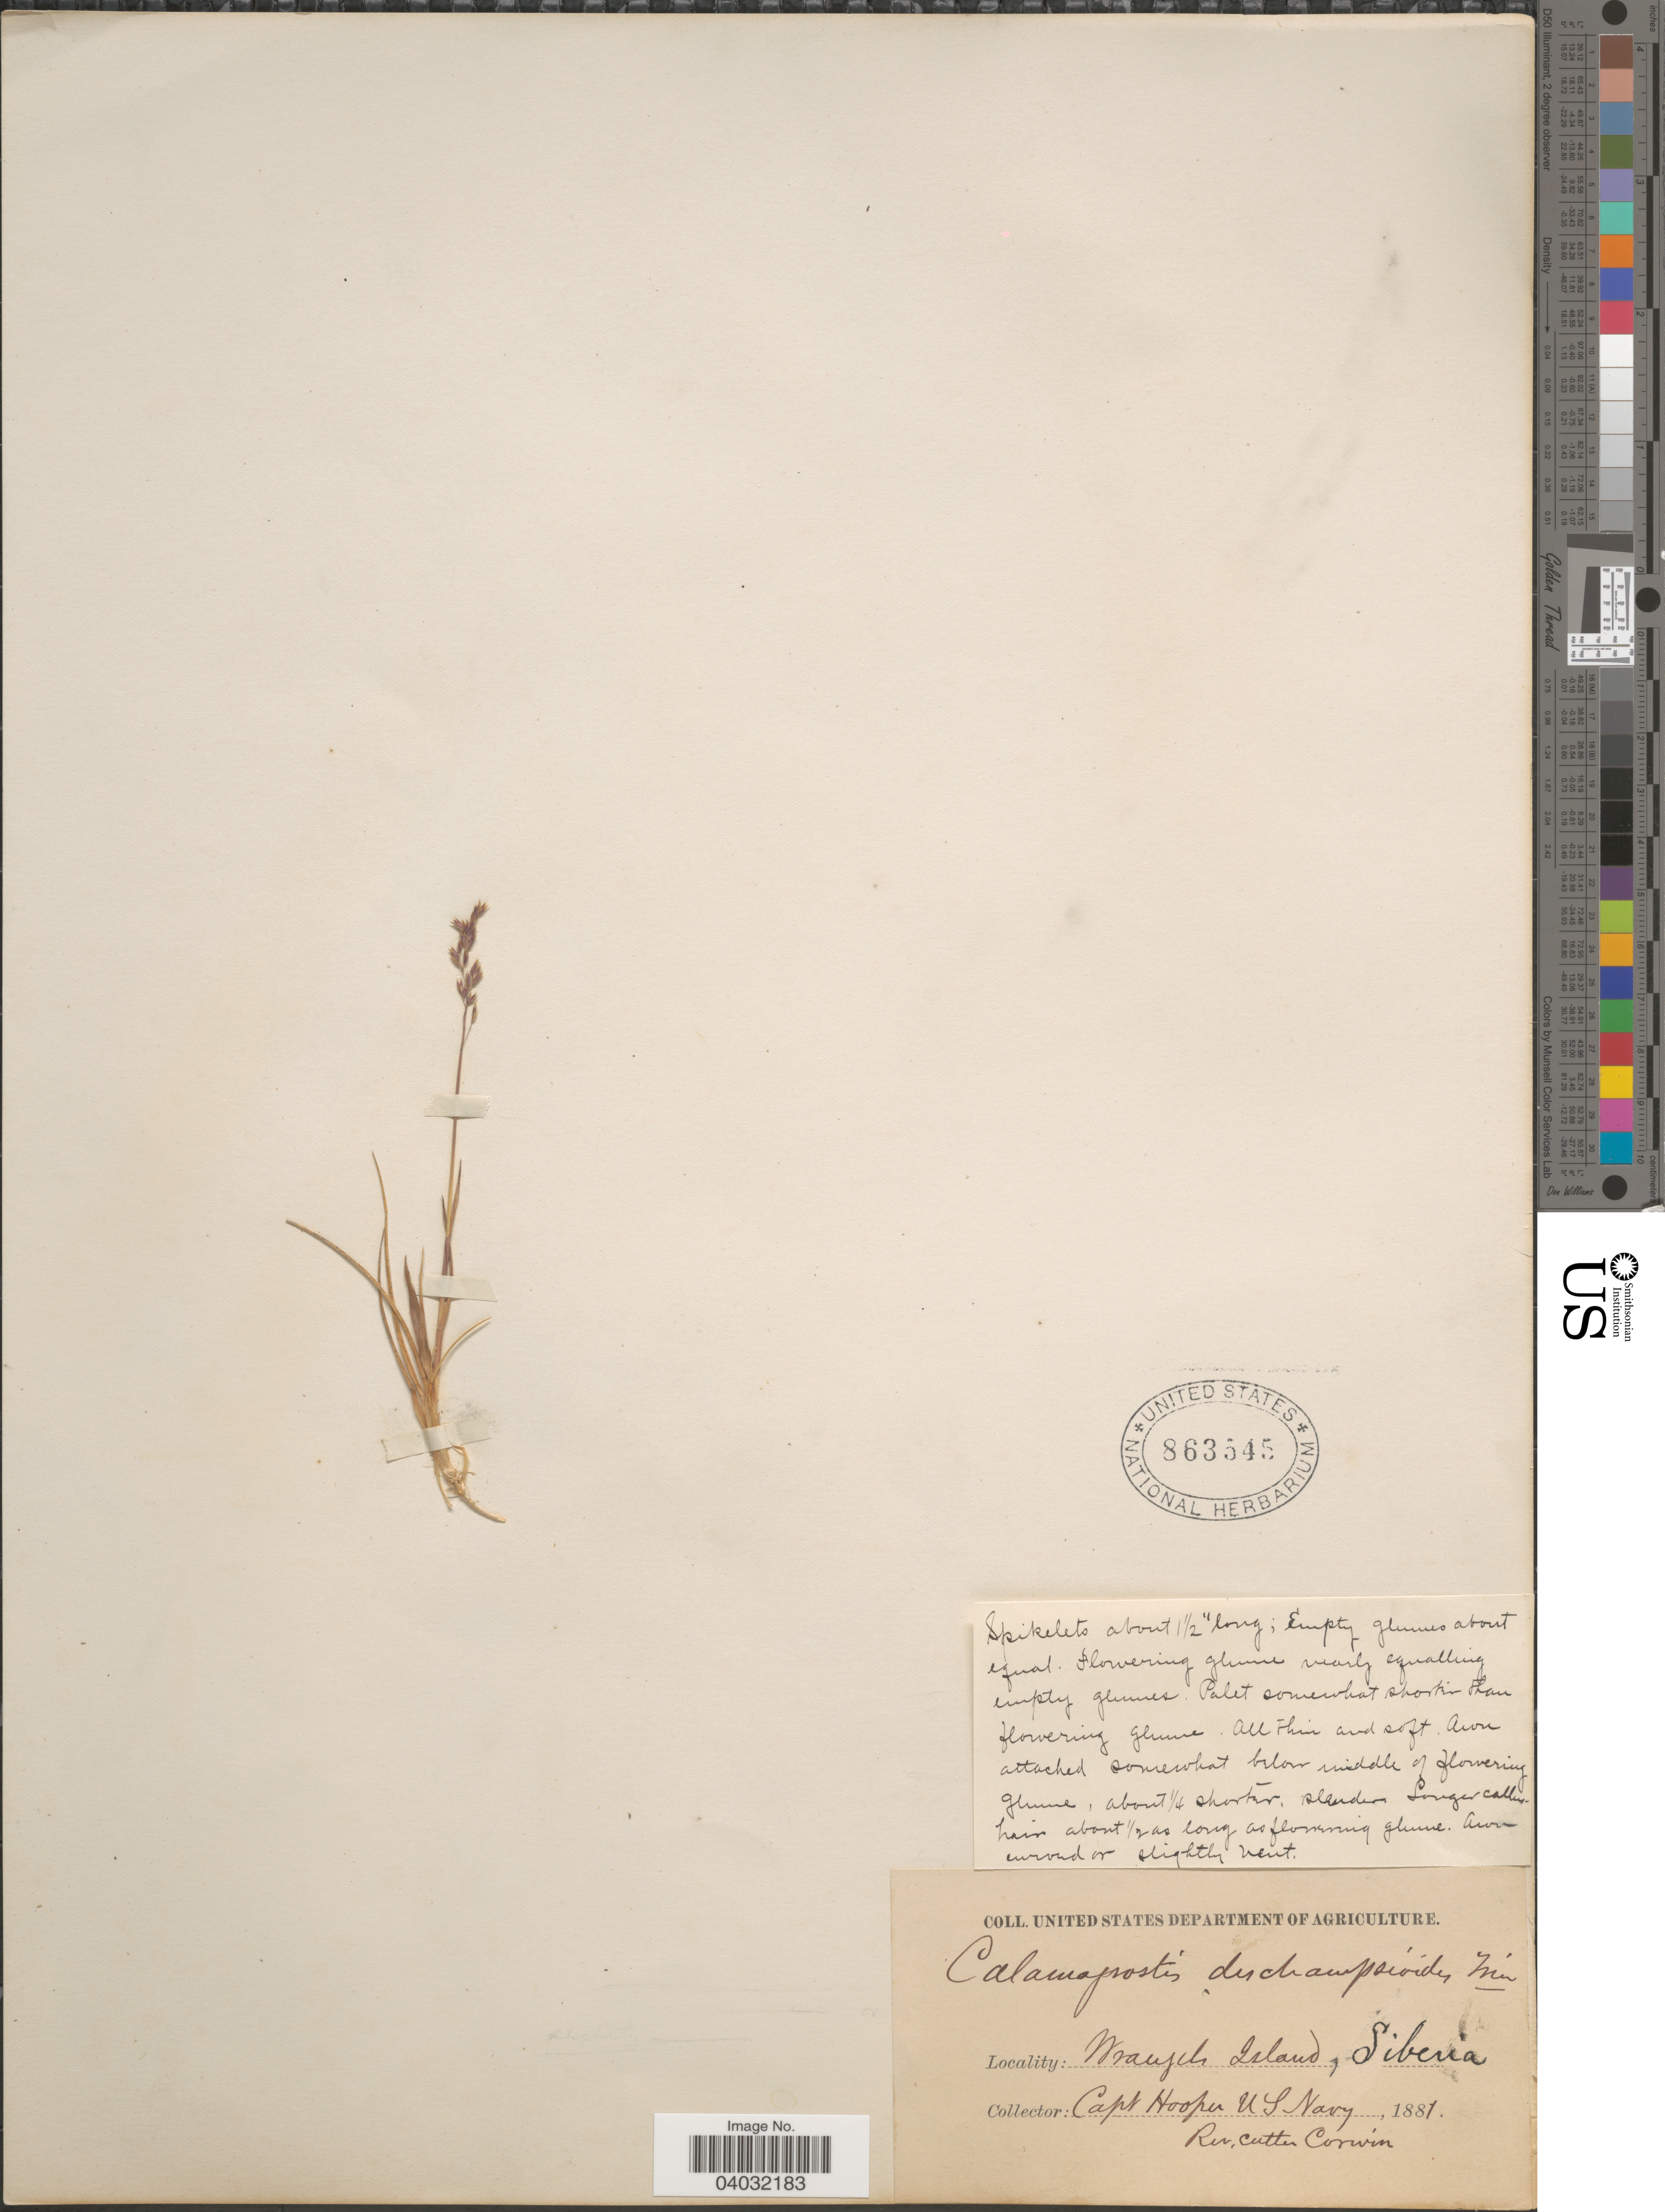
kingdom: Plantae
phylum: Tracheophyta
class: Liliopsida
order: Poales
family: Poaceae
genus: Calamagrostis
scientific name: Calamagrostis holmii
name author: Lange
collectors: -. Hooper & Corwin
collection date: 1881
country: Russian Federation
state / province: Chukotka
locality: Wrangels Island, Siberia.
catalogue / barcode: US 863545